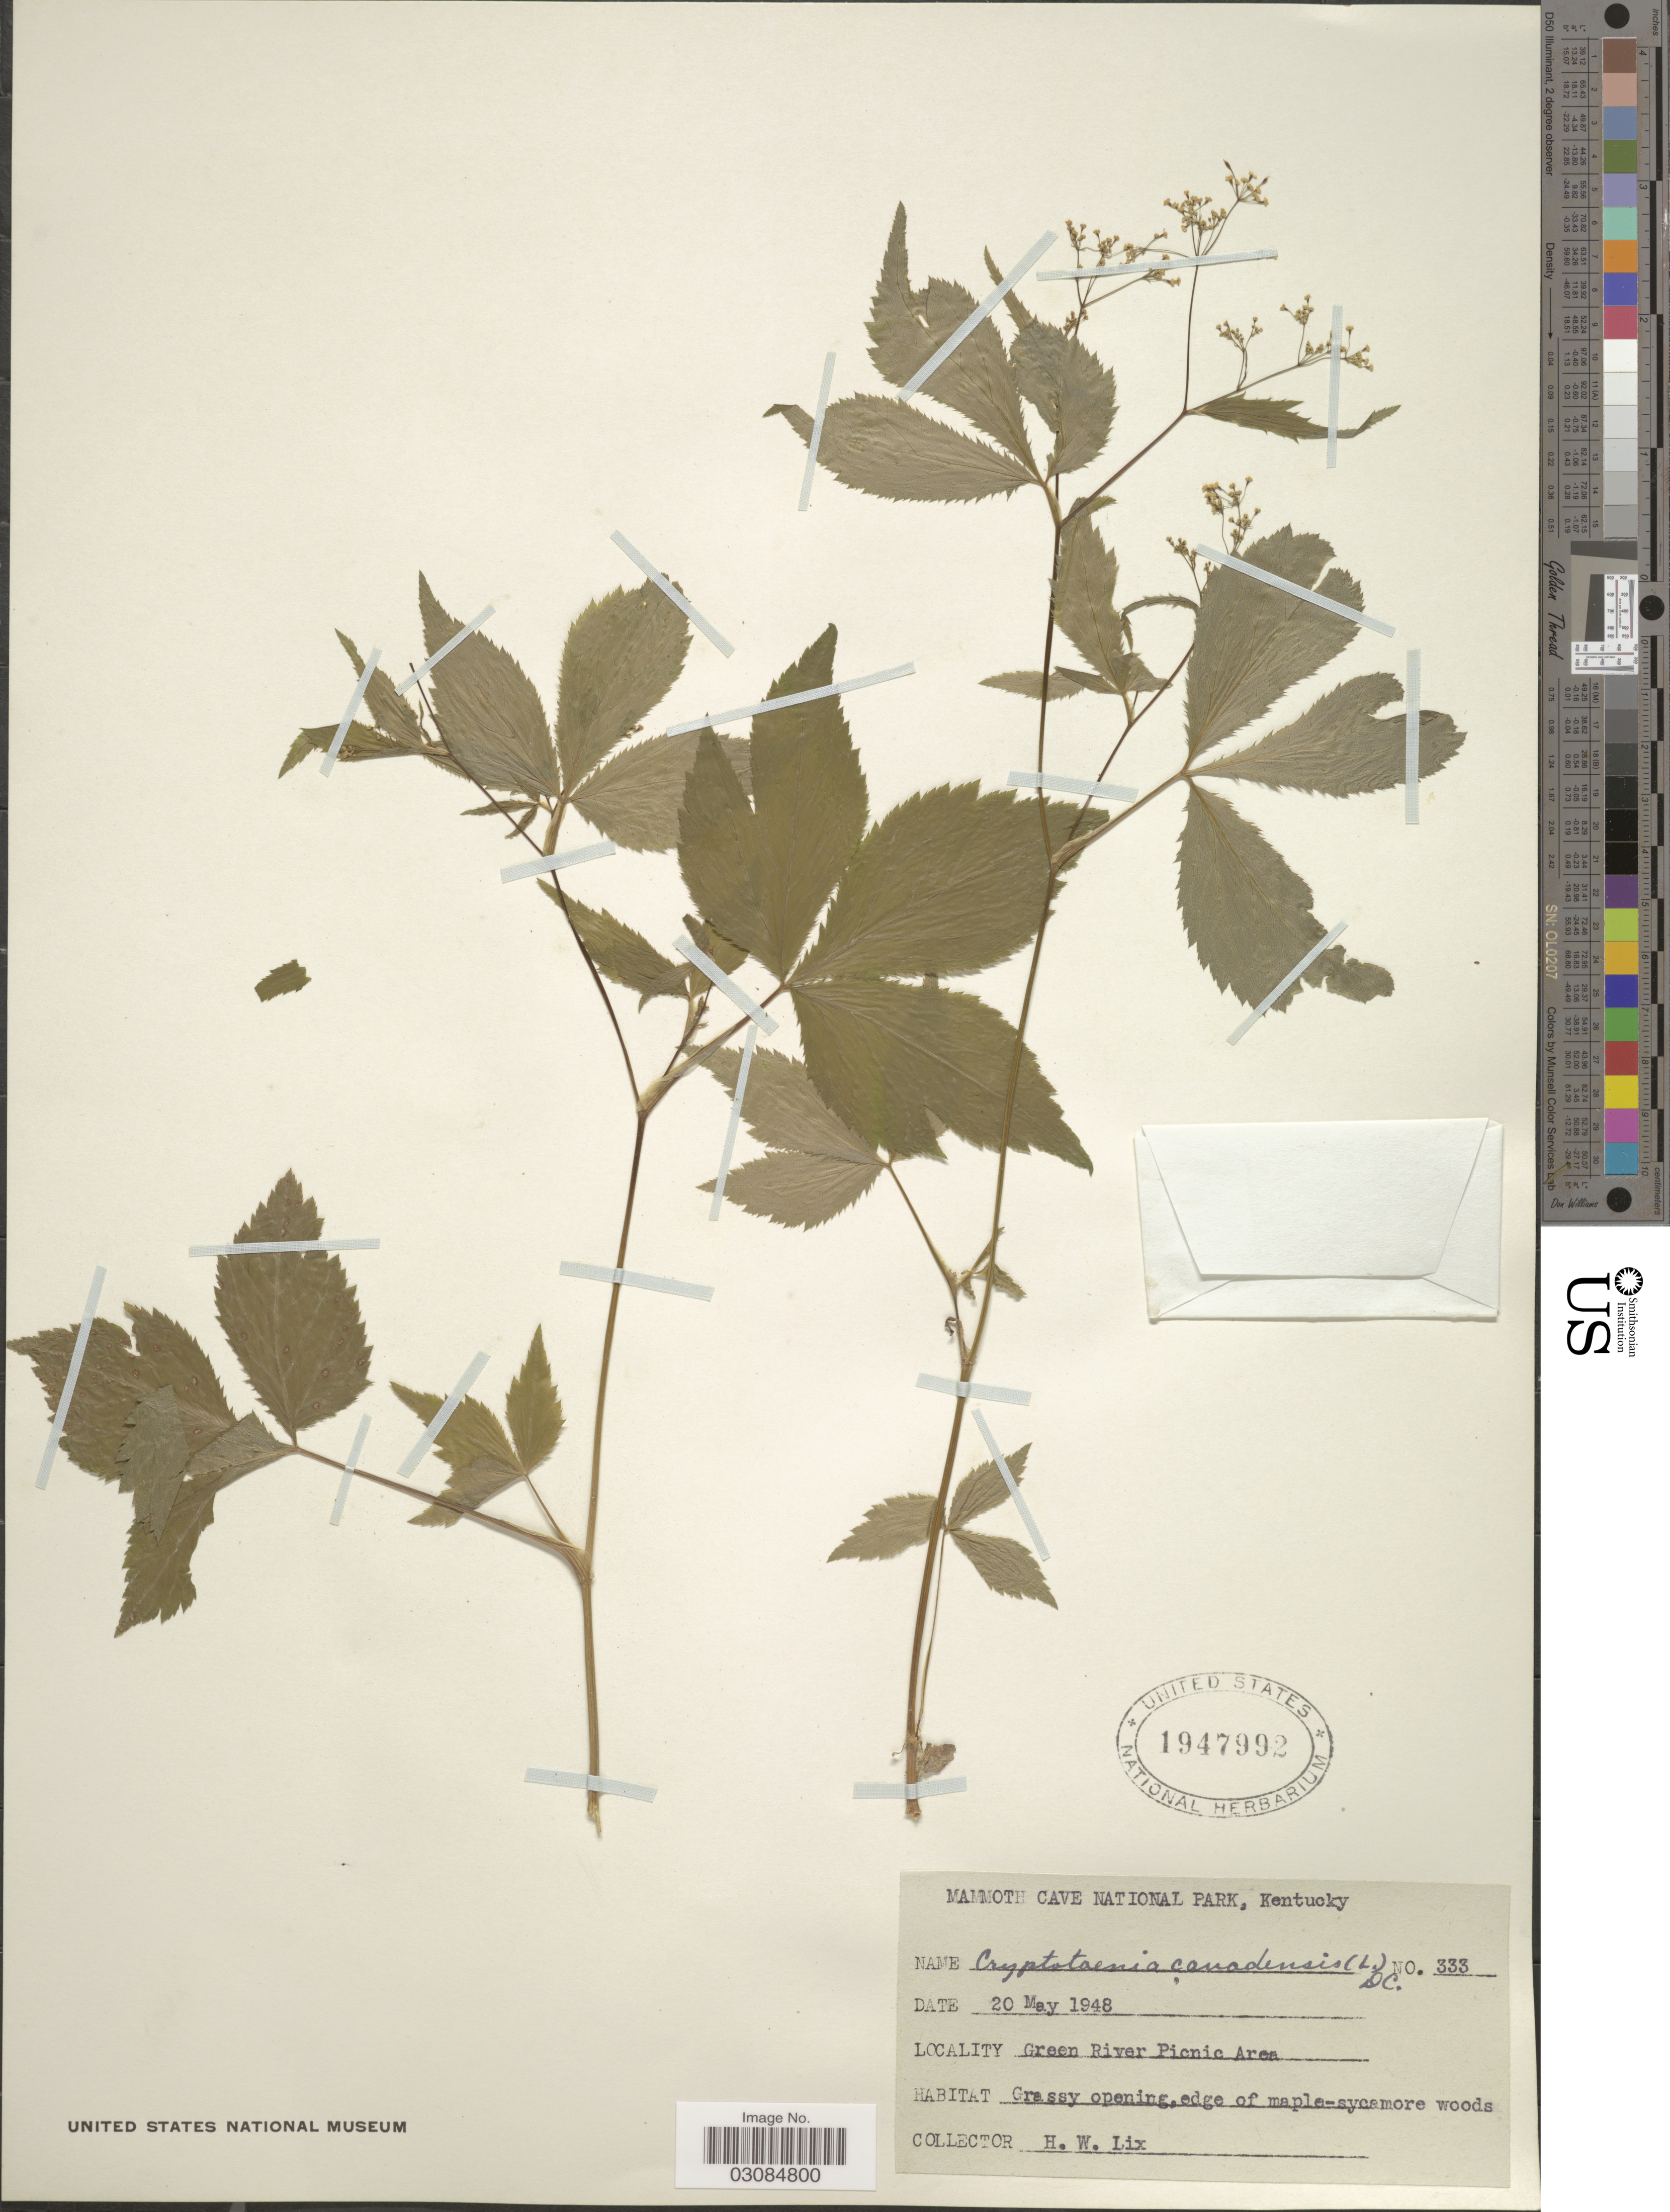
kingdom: Plantae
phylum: Tracheophyta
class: Magnoliopsida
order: Apiales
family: Apiaceae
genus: Cryptotaenia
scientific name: Cryptotaenia canadensis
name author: (L.) DC.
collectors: H. W. Lix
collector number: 333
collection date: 1948-05-20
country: United States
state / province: Kentucky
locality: Mammoth Cave National Park. Green River Picnic Area.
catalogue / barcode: US 1947992